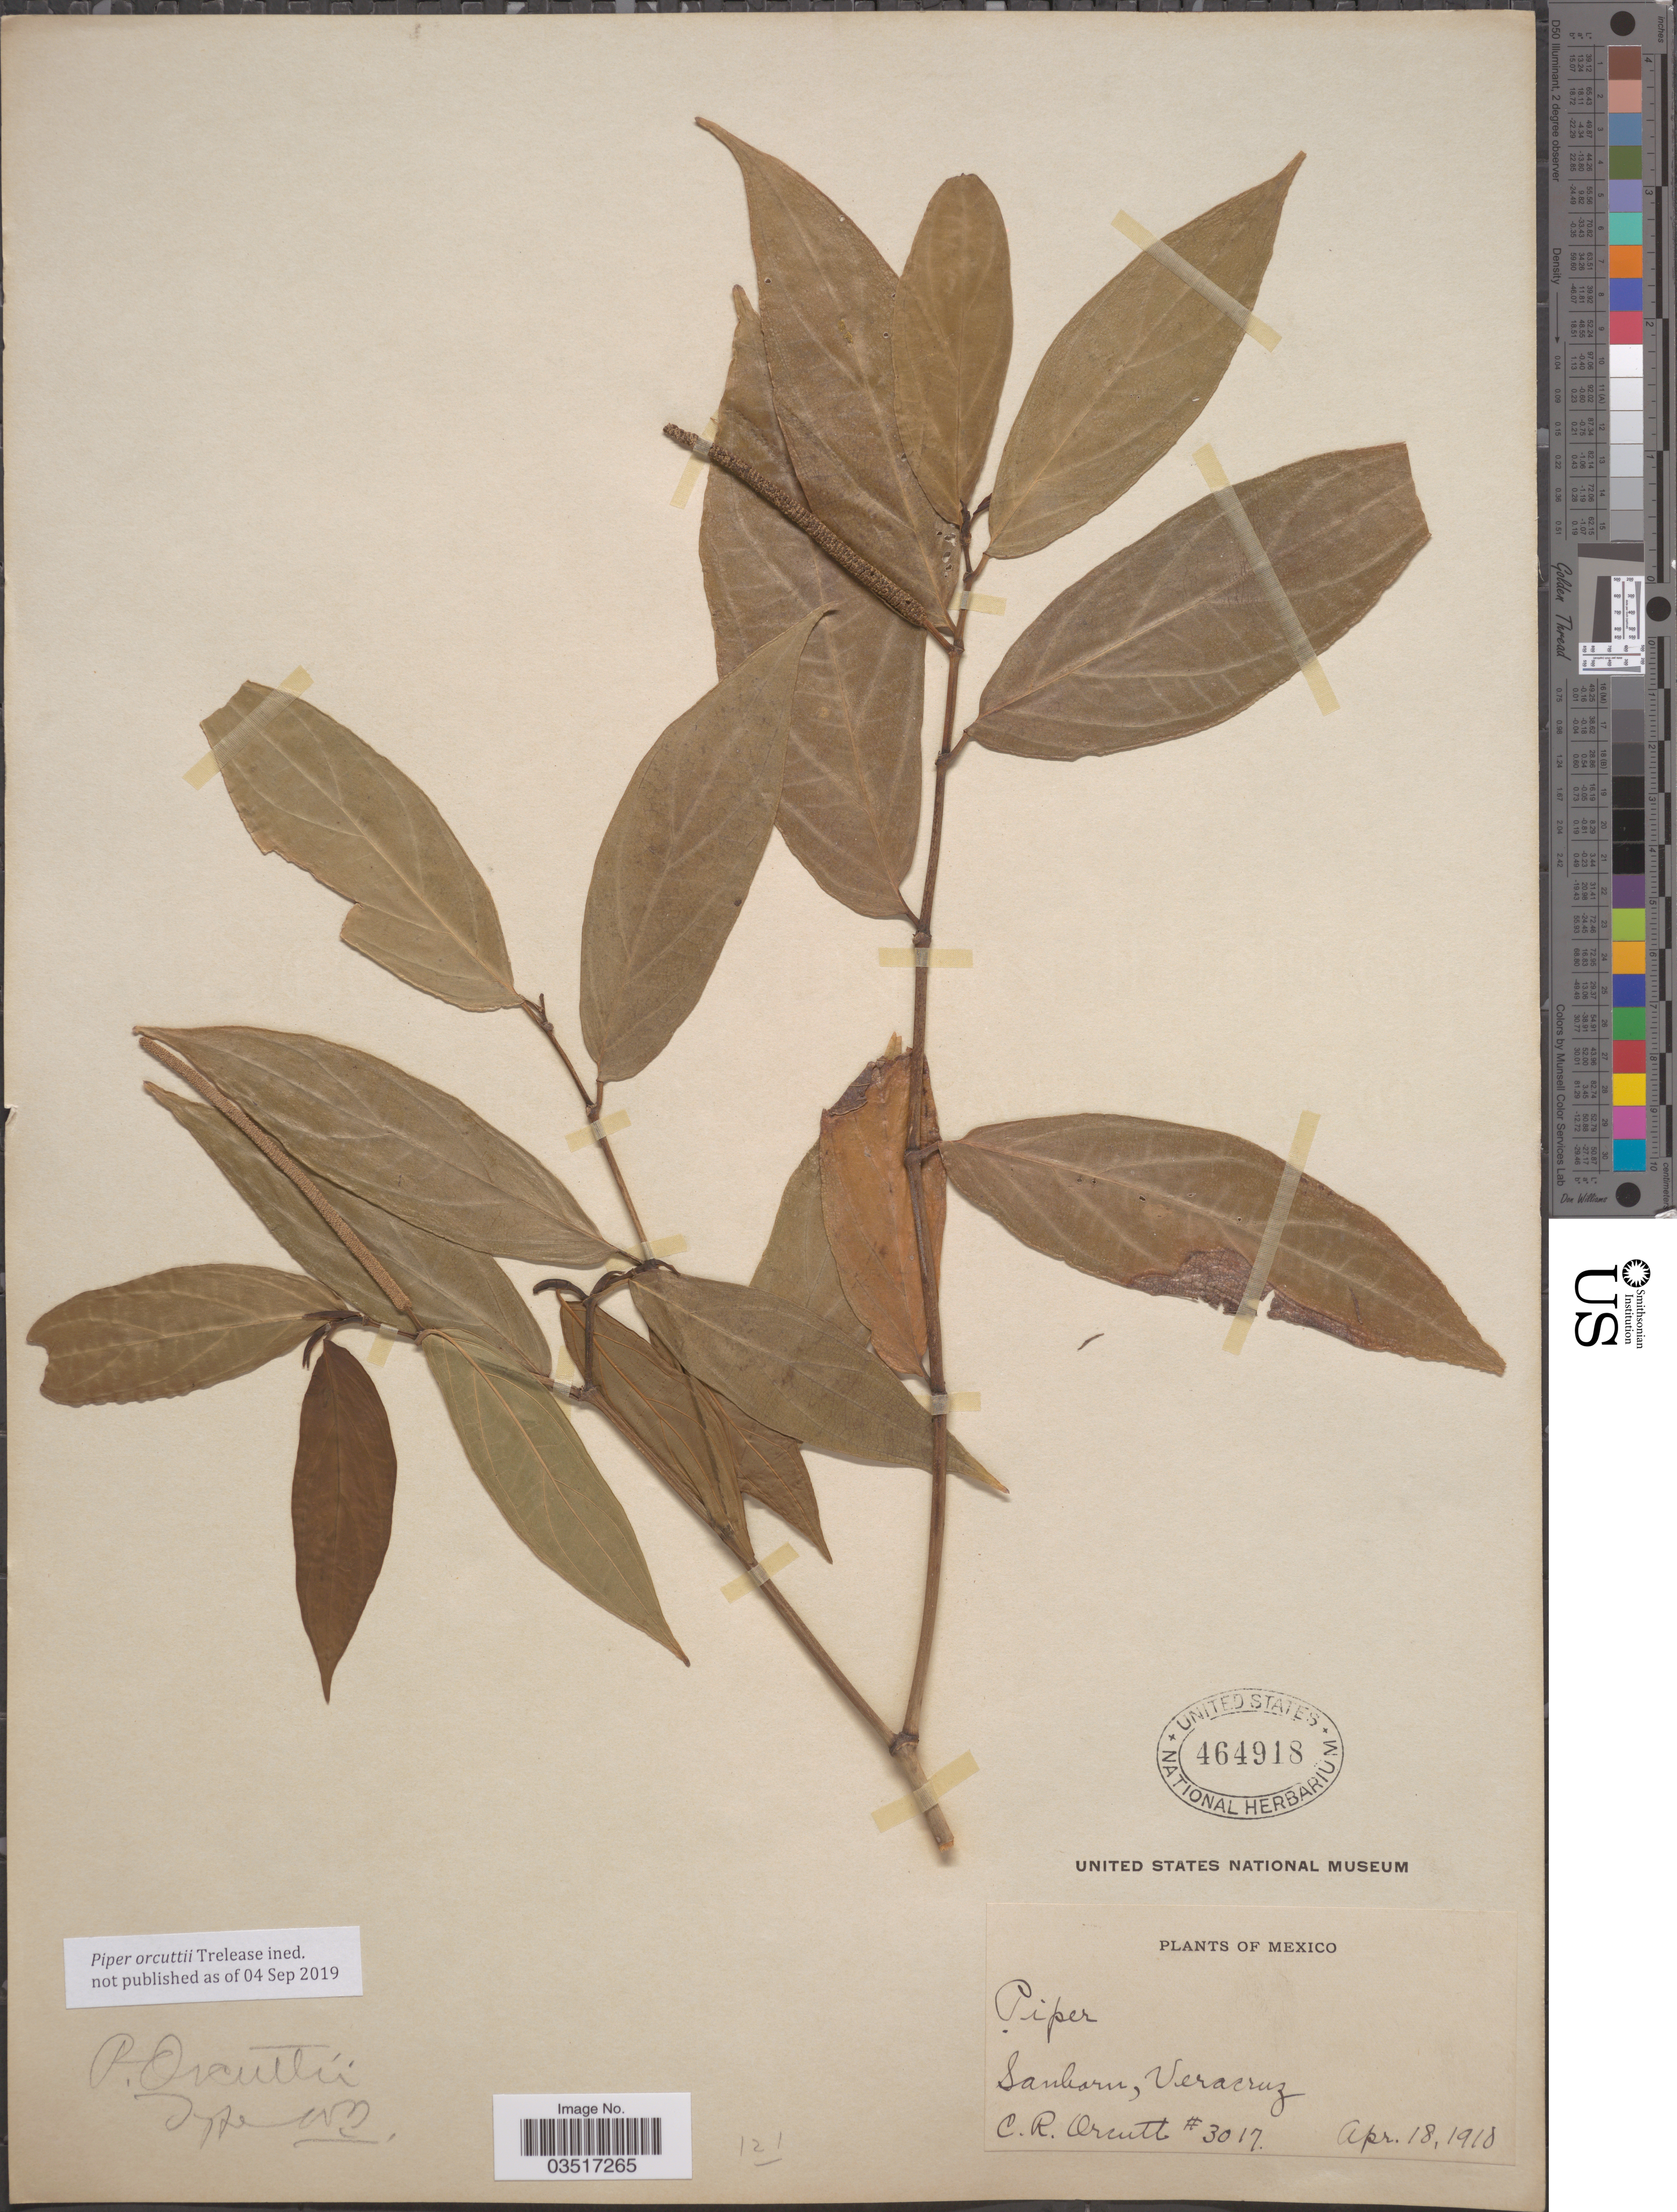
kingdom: Plantae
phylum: Tracheophyta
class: Magnoliopsida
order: Piperales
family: Piperaceae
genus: Piper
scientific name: Piper sp.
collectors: C. R. Orcutt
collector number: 3017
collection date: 1910-01-18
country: Mexico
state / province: Veracruz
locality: Sanborn, Veracruz.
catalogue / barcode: US 464918